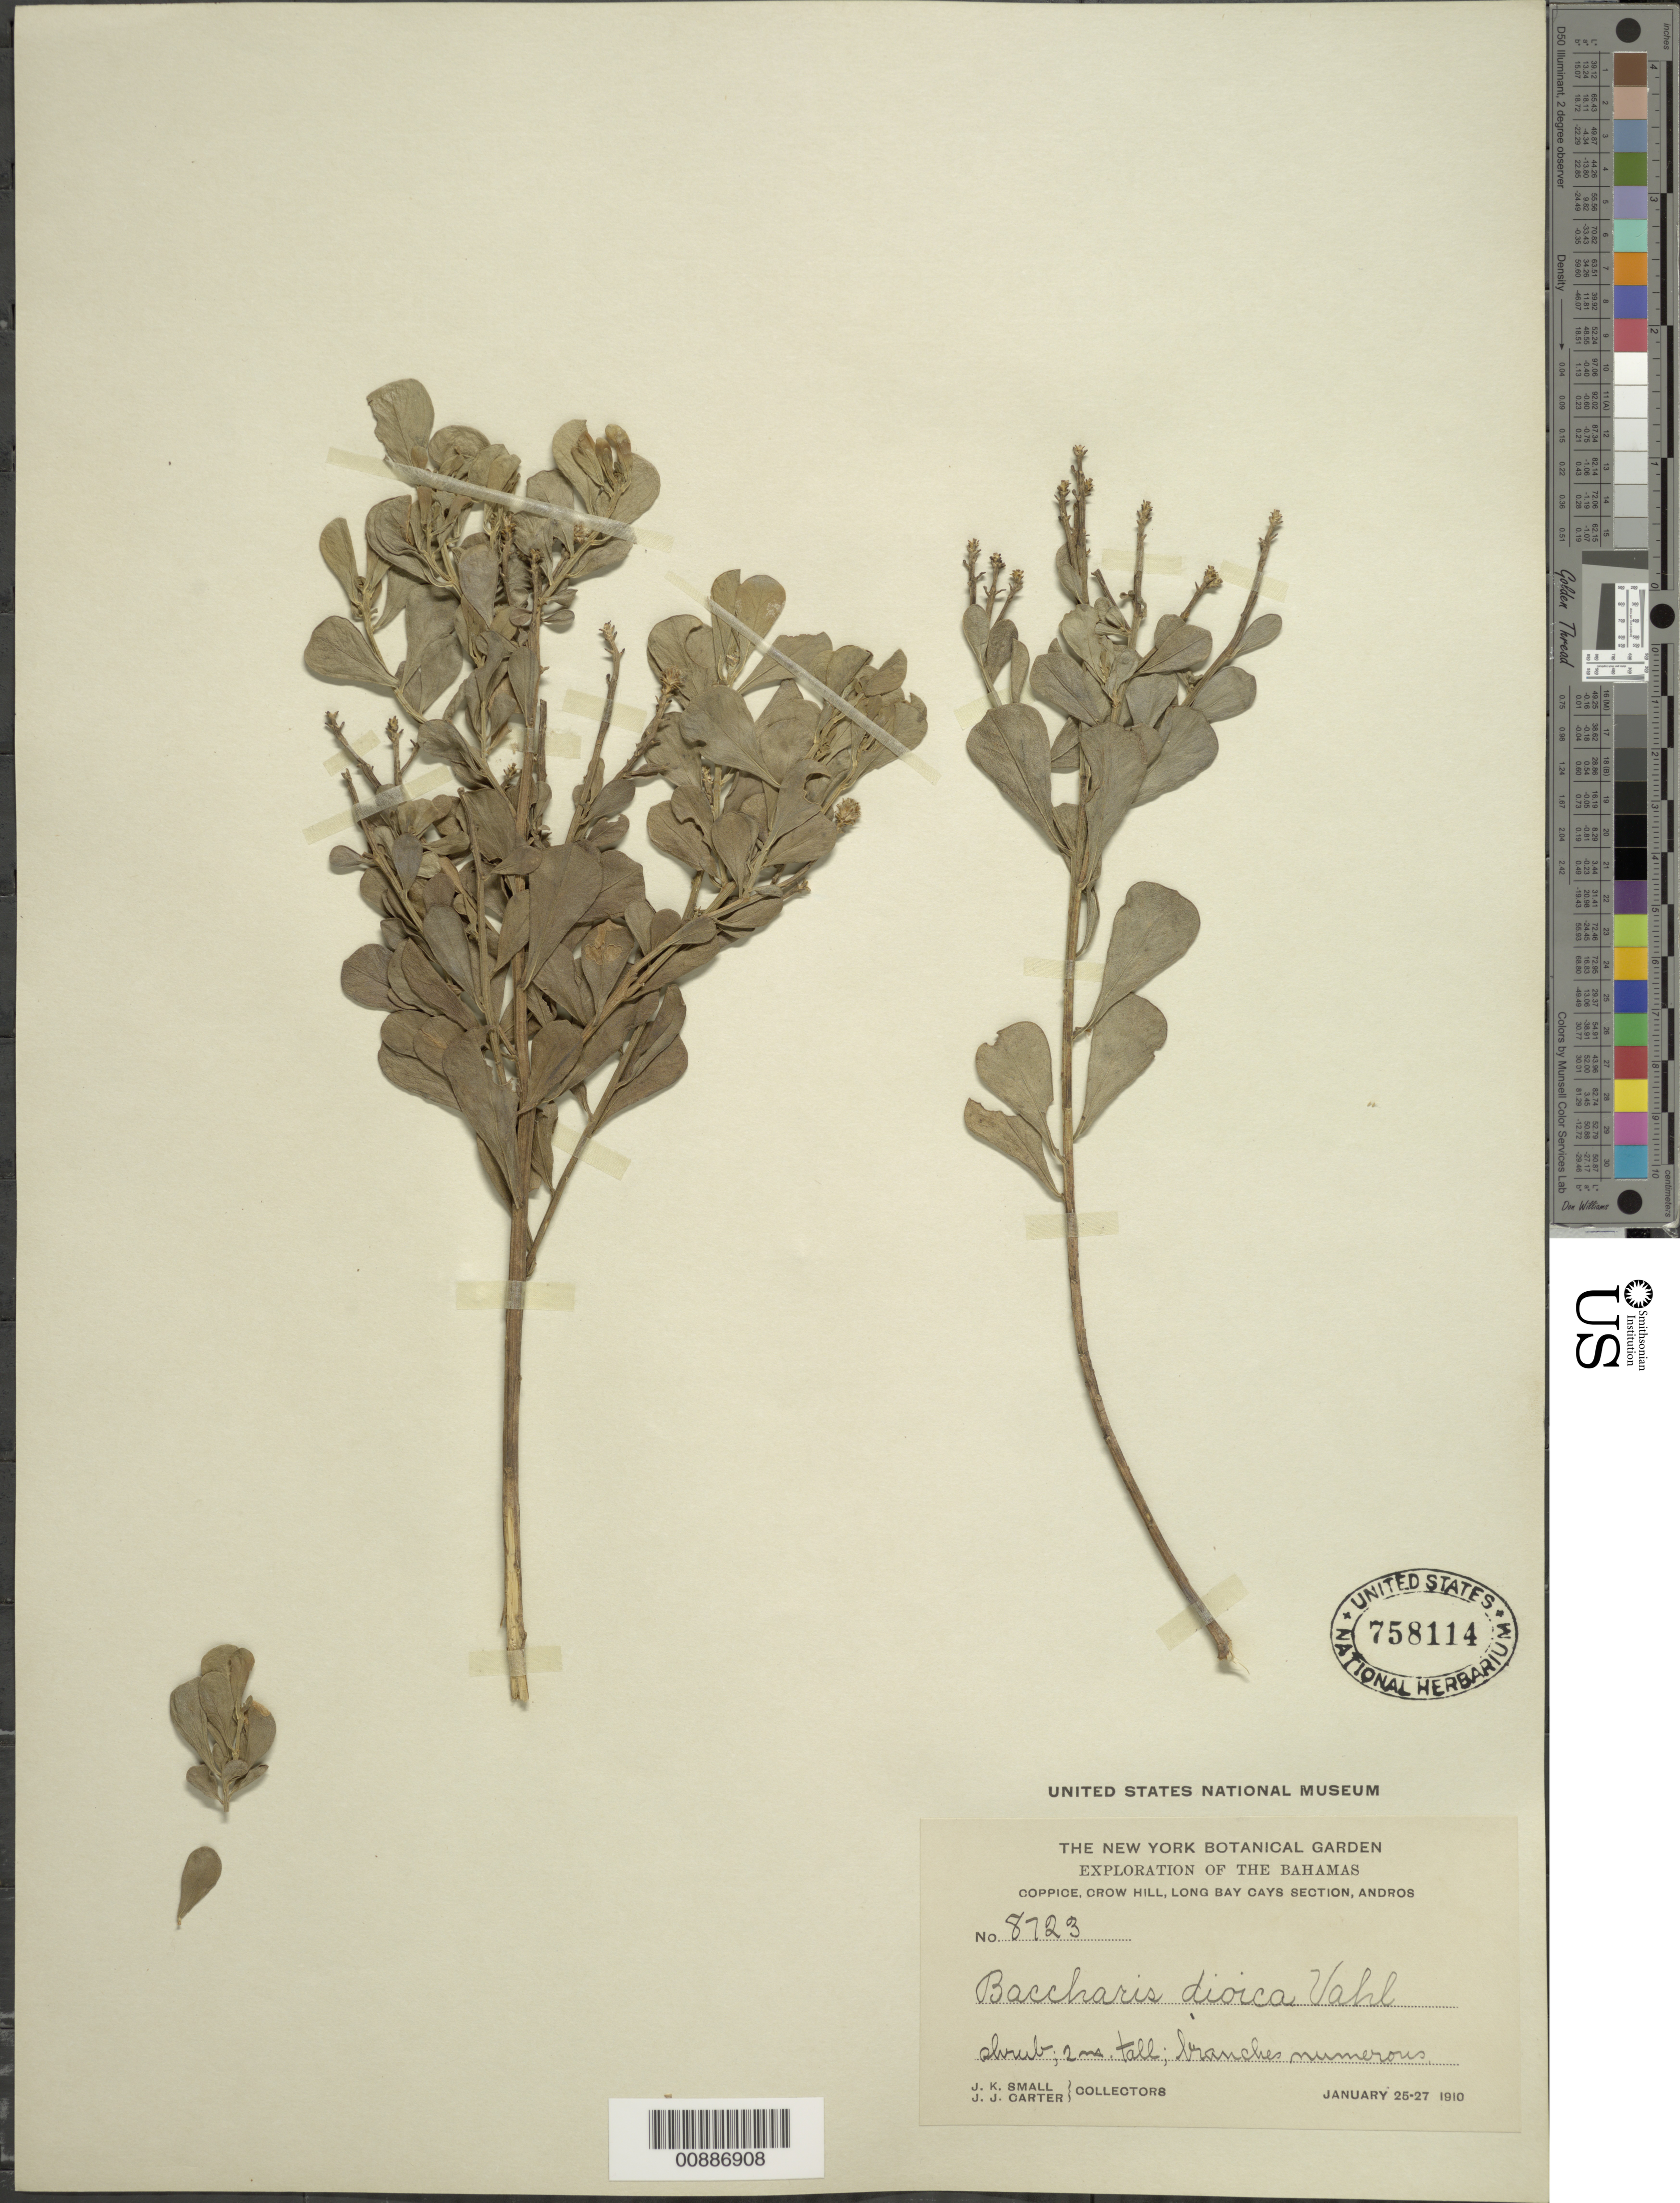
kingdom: Plantae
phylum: Tracheophyta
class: Magnoliopsida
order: Asterales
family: Asteraceae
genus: Baccharis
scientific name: Baccharis dioica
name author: Vahl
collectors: J. K. Small & J. J. Carter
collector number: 8723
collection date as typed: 25 Jan 1910 to 27 Jan 1910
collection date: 1910-01-25/1910-01-27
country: Bahamas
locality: Crow Hill, Long Bay Cays Section, Andros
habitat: Coppice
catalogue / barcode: US 758114